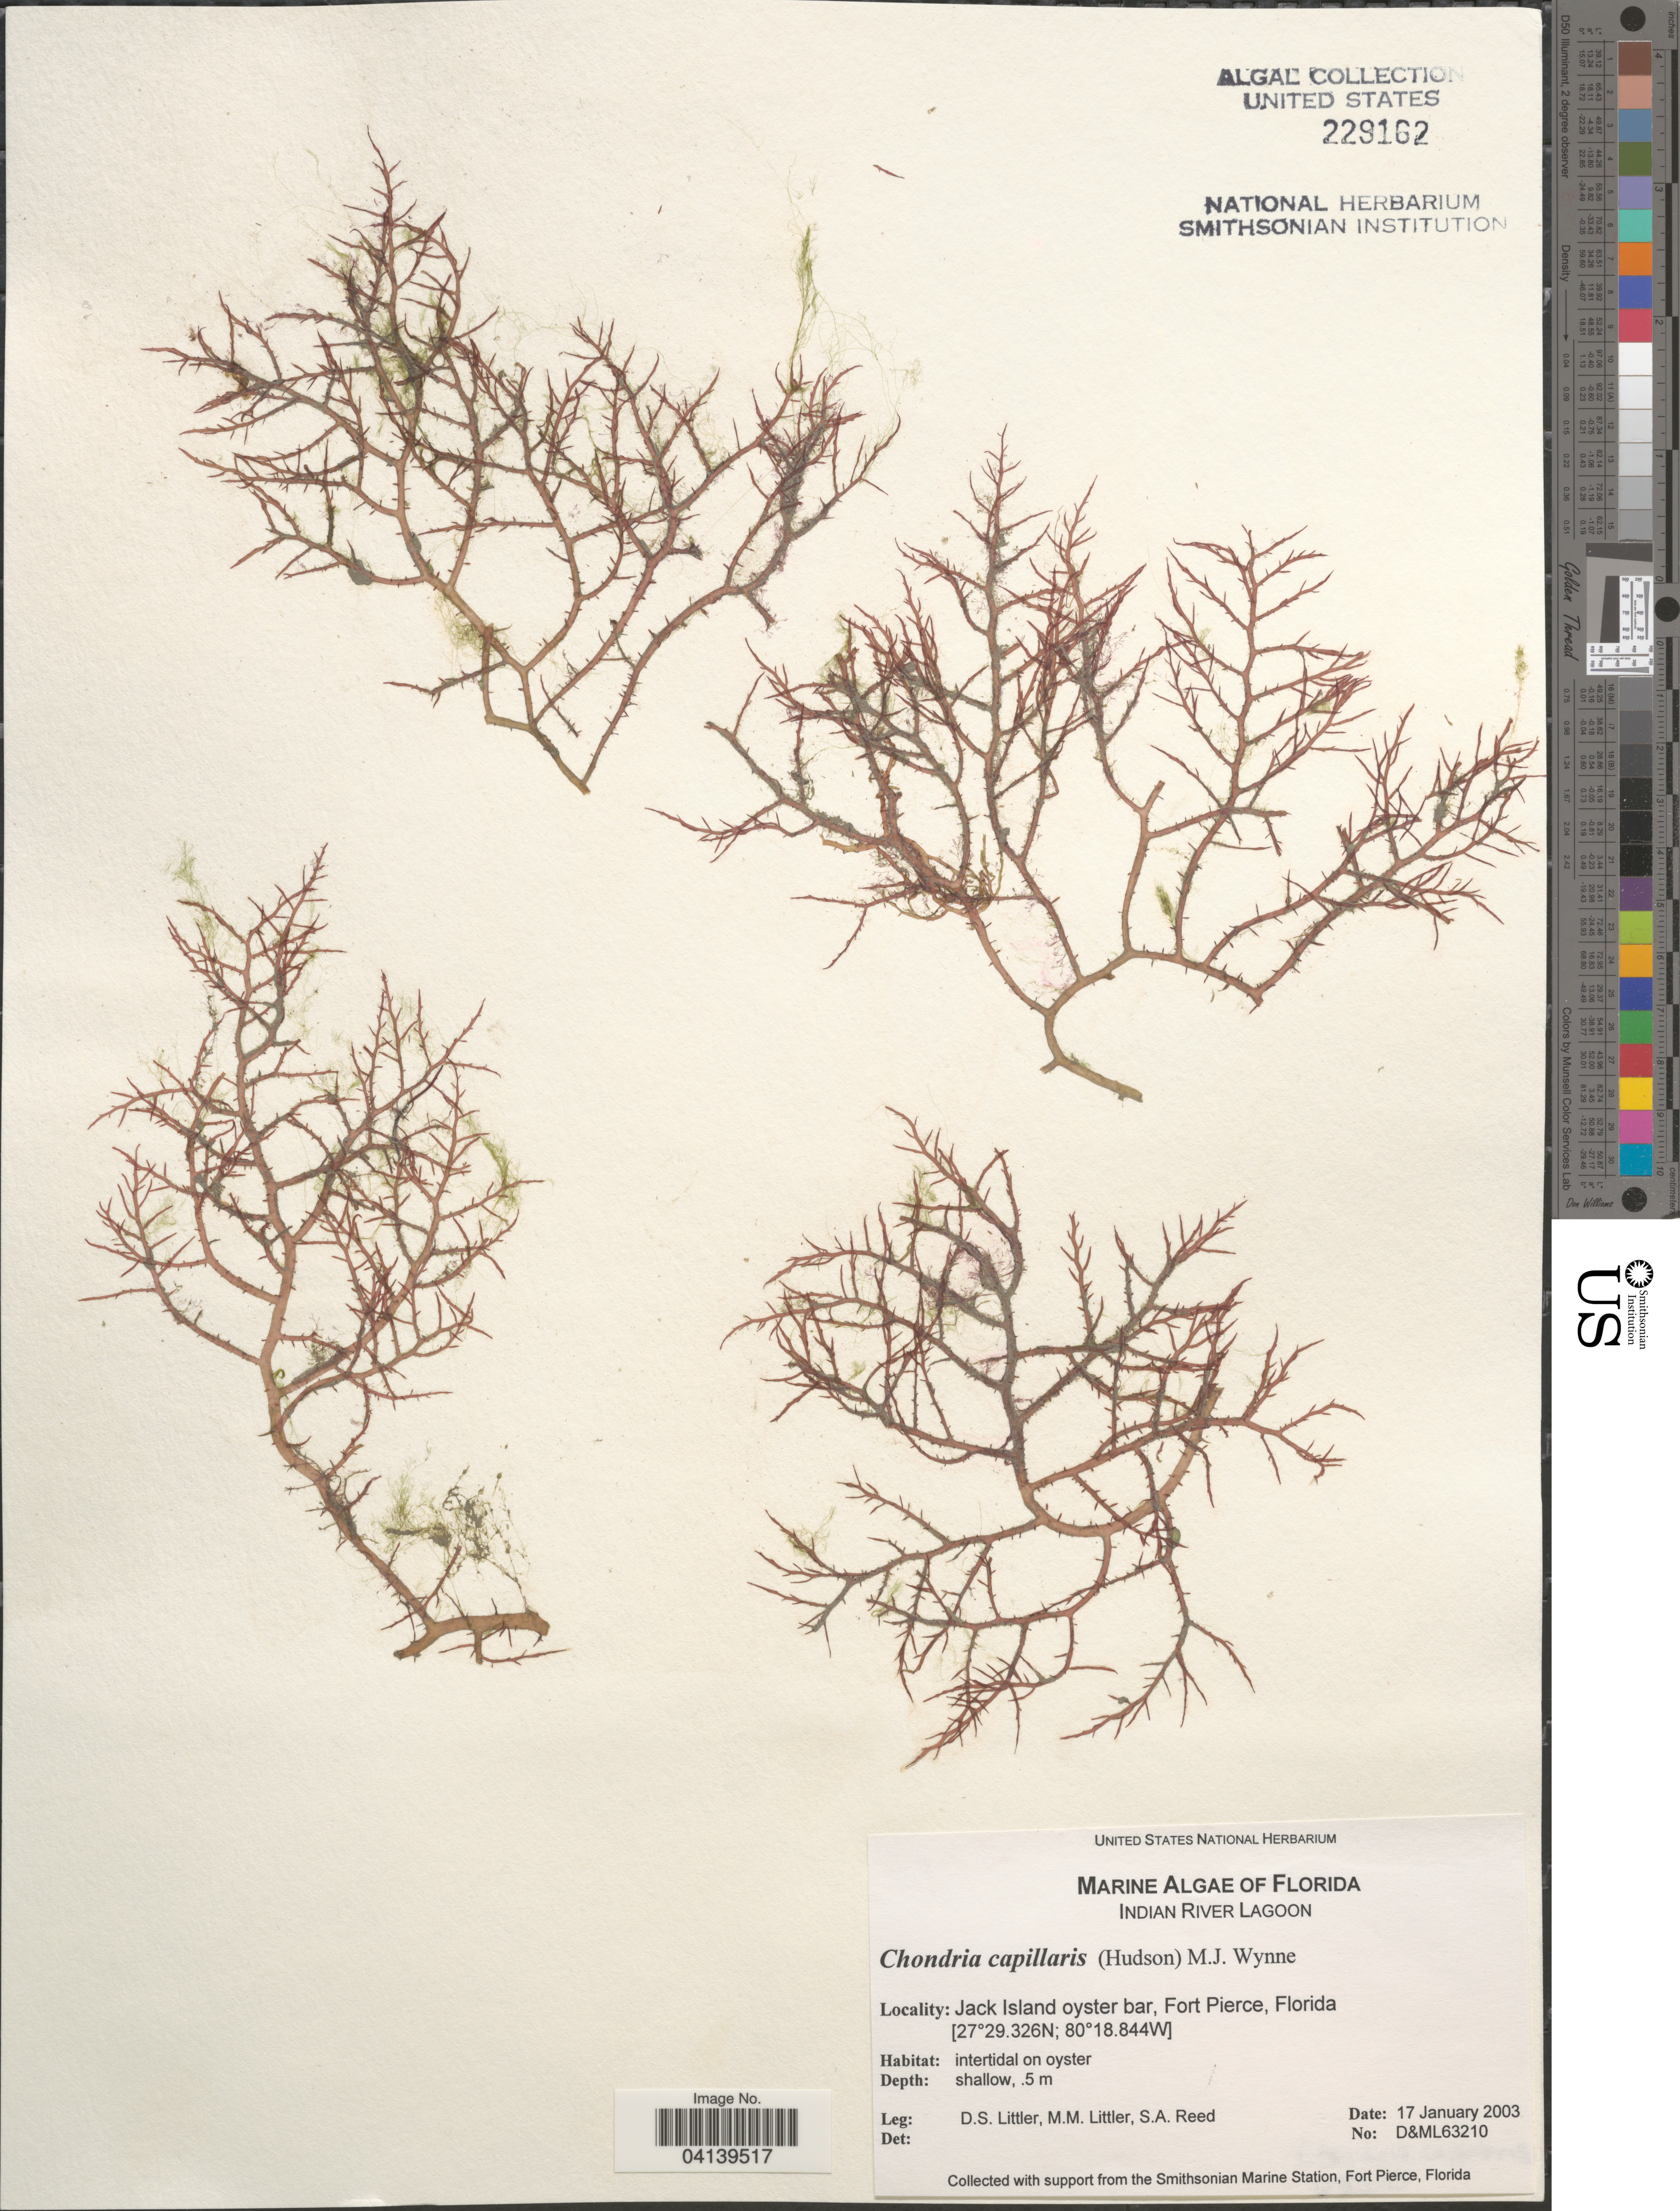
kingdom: Plantae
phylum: Rhodophyta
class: Florideophyceae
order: Ceramiales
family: Rhodomelaceae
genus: Chondria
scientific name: Chondria capillaris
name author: M.J. Wynne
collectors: D. S. Littler & S. Reed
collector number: D&ML63210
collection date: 2003-01-17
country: United States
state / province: Florida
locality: Indian River Lagoon. Jack Island oyster bar, Fort Pierce.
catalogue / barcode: US 229162